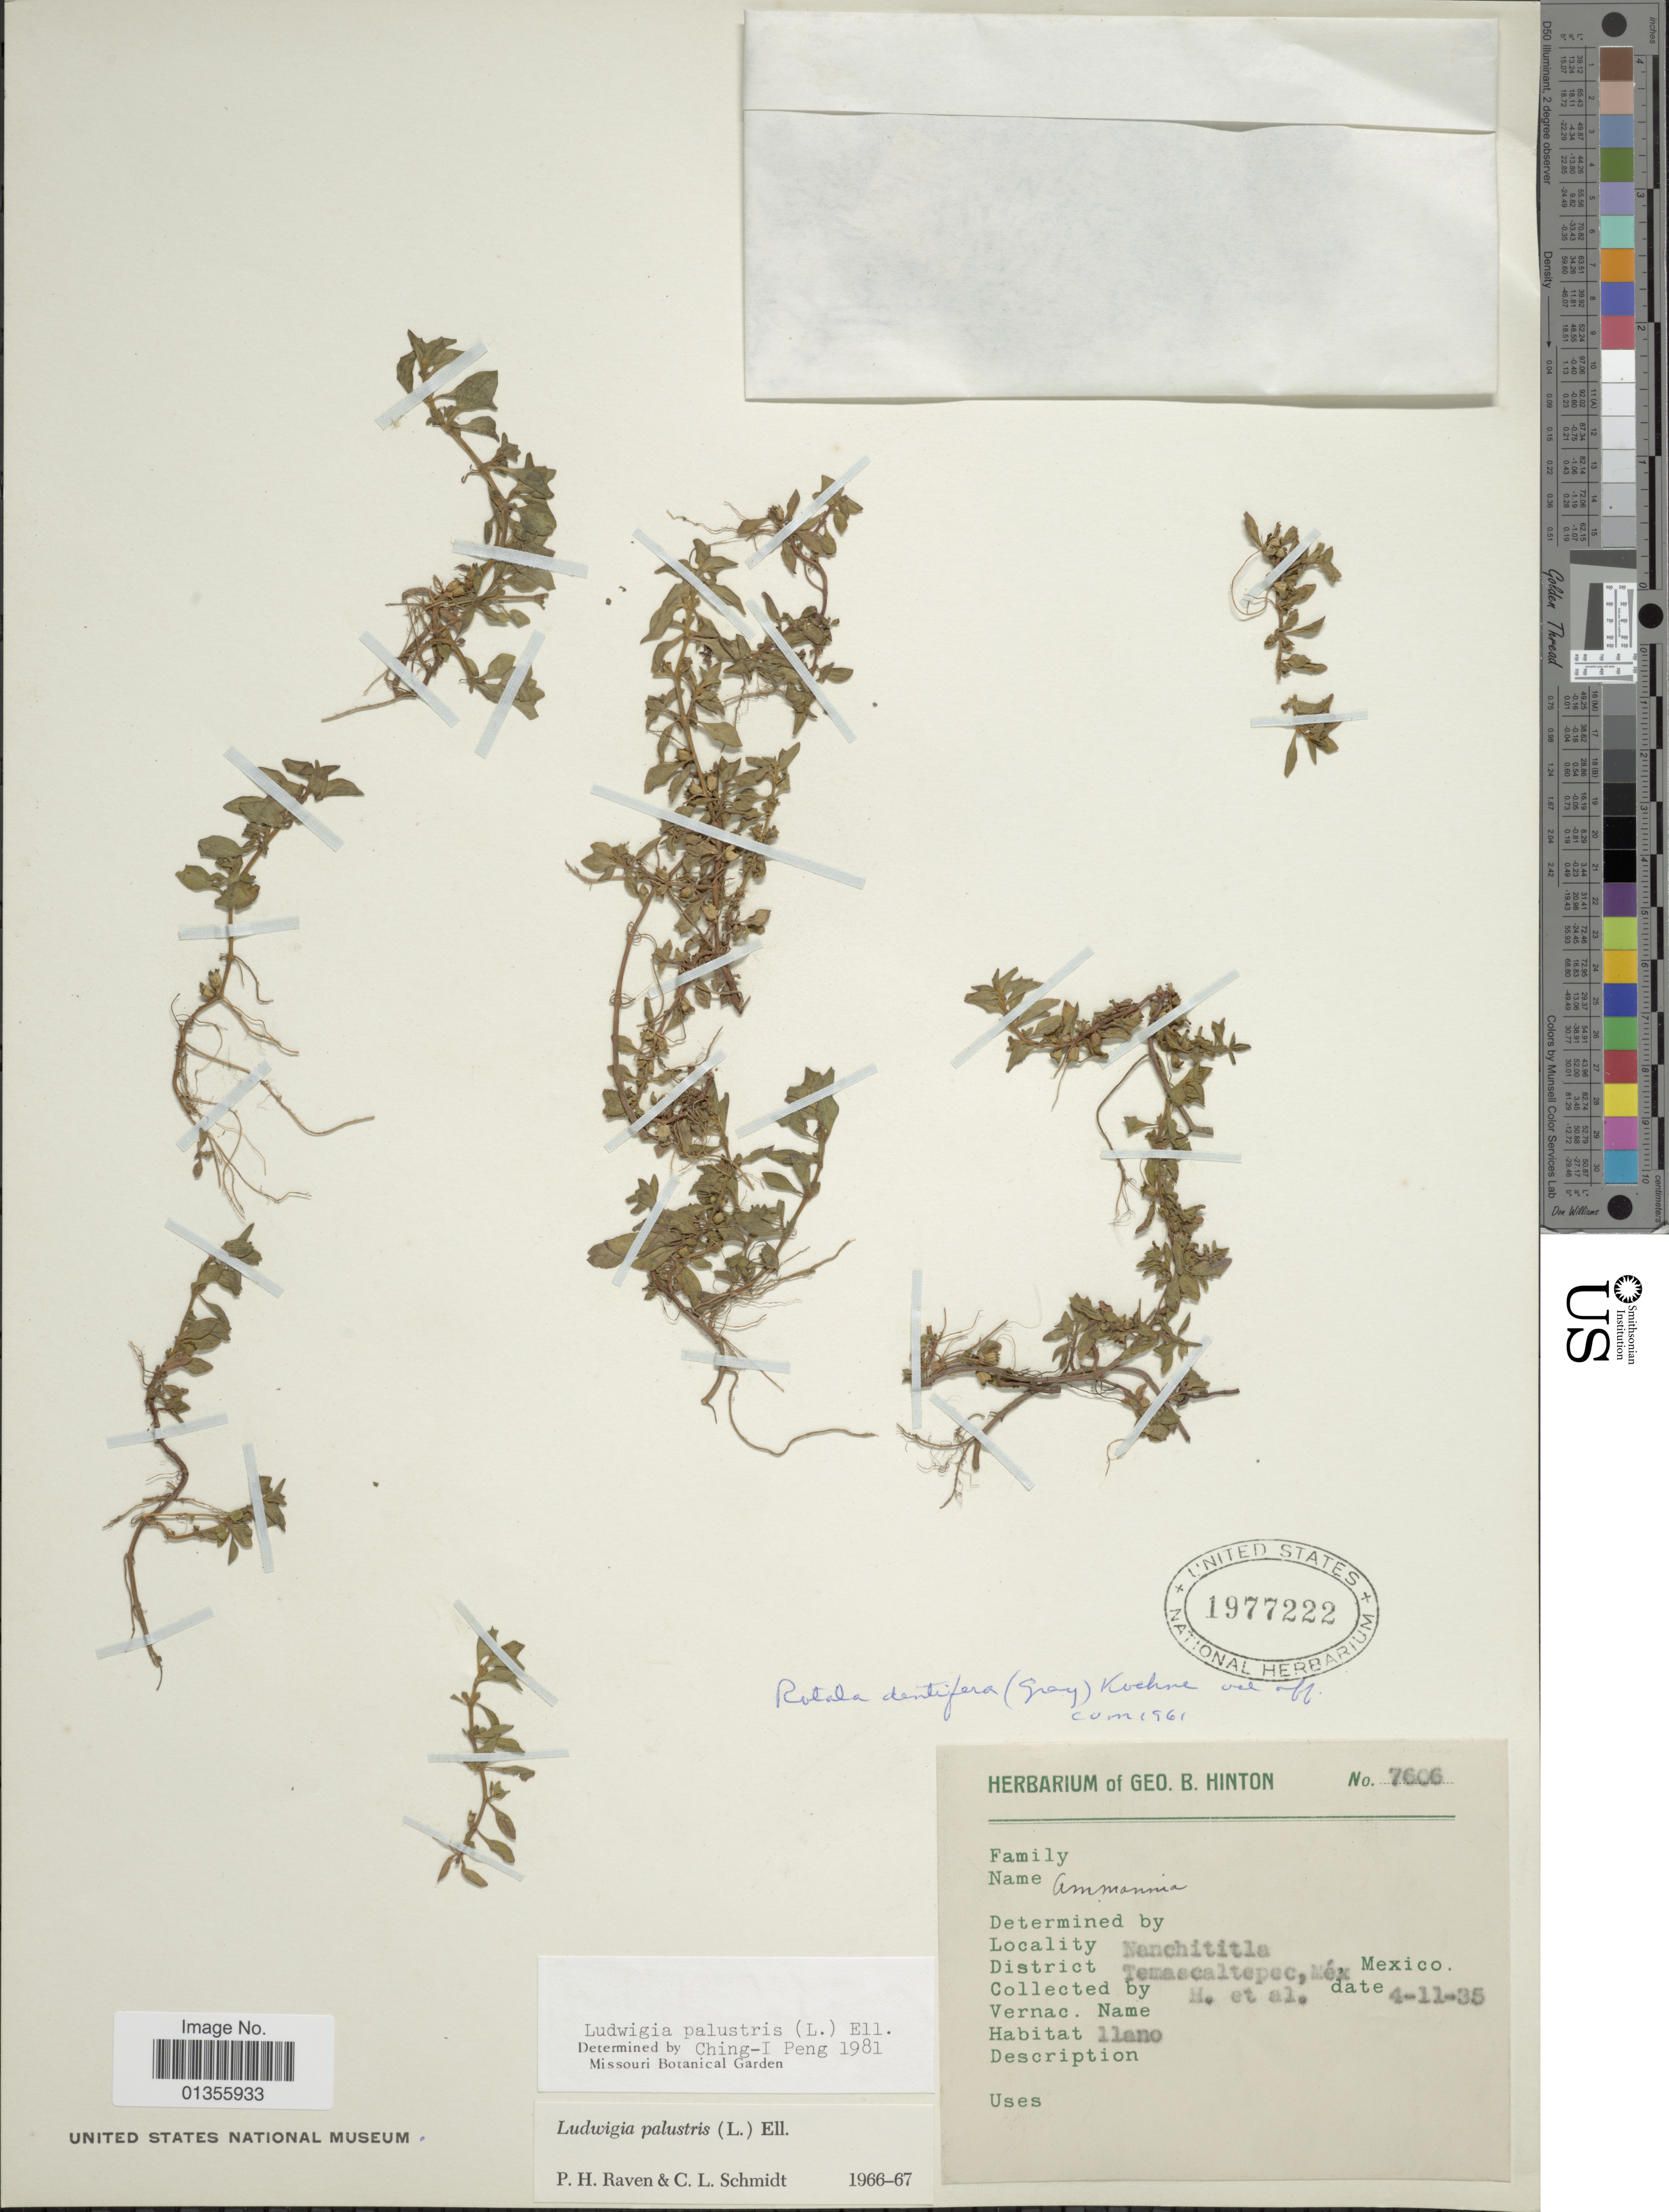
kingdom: Plantae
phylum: Tracheophyta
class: Magnoliopsida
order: Myrtales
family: Onagraceae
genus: Ludwigia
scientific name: Ludwigia palustris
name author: (L.) Elliott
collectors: G. B. Hinton & et al.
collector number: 7606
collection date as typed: Transcribed d/m/y: 4/11/35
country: Mexico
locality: Nanchititla. District Temascaltepec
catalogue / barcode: US 1977222